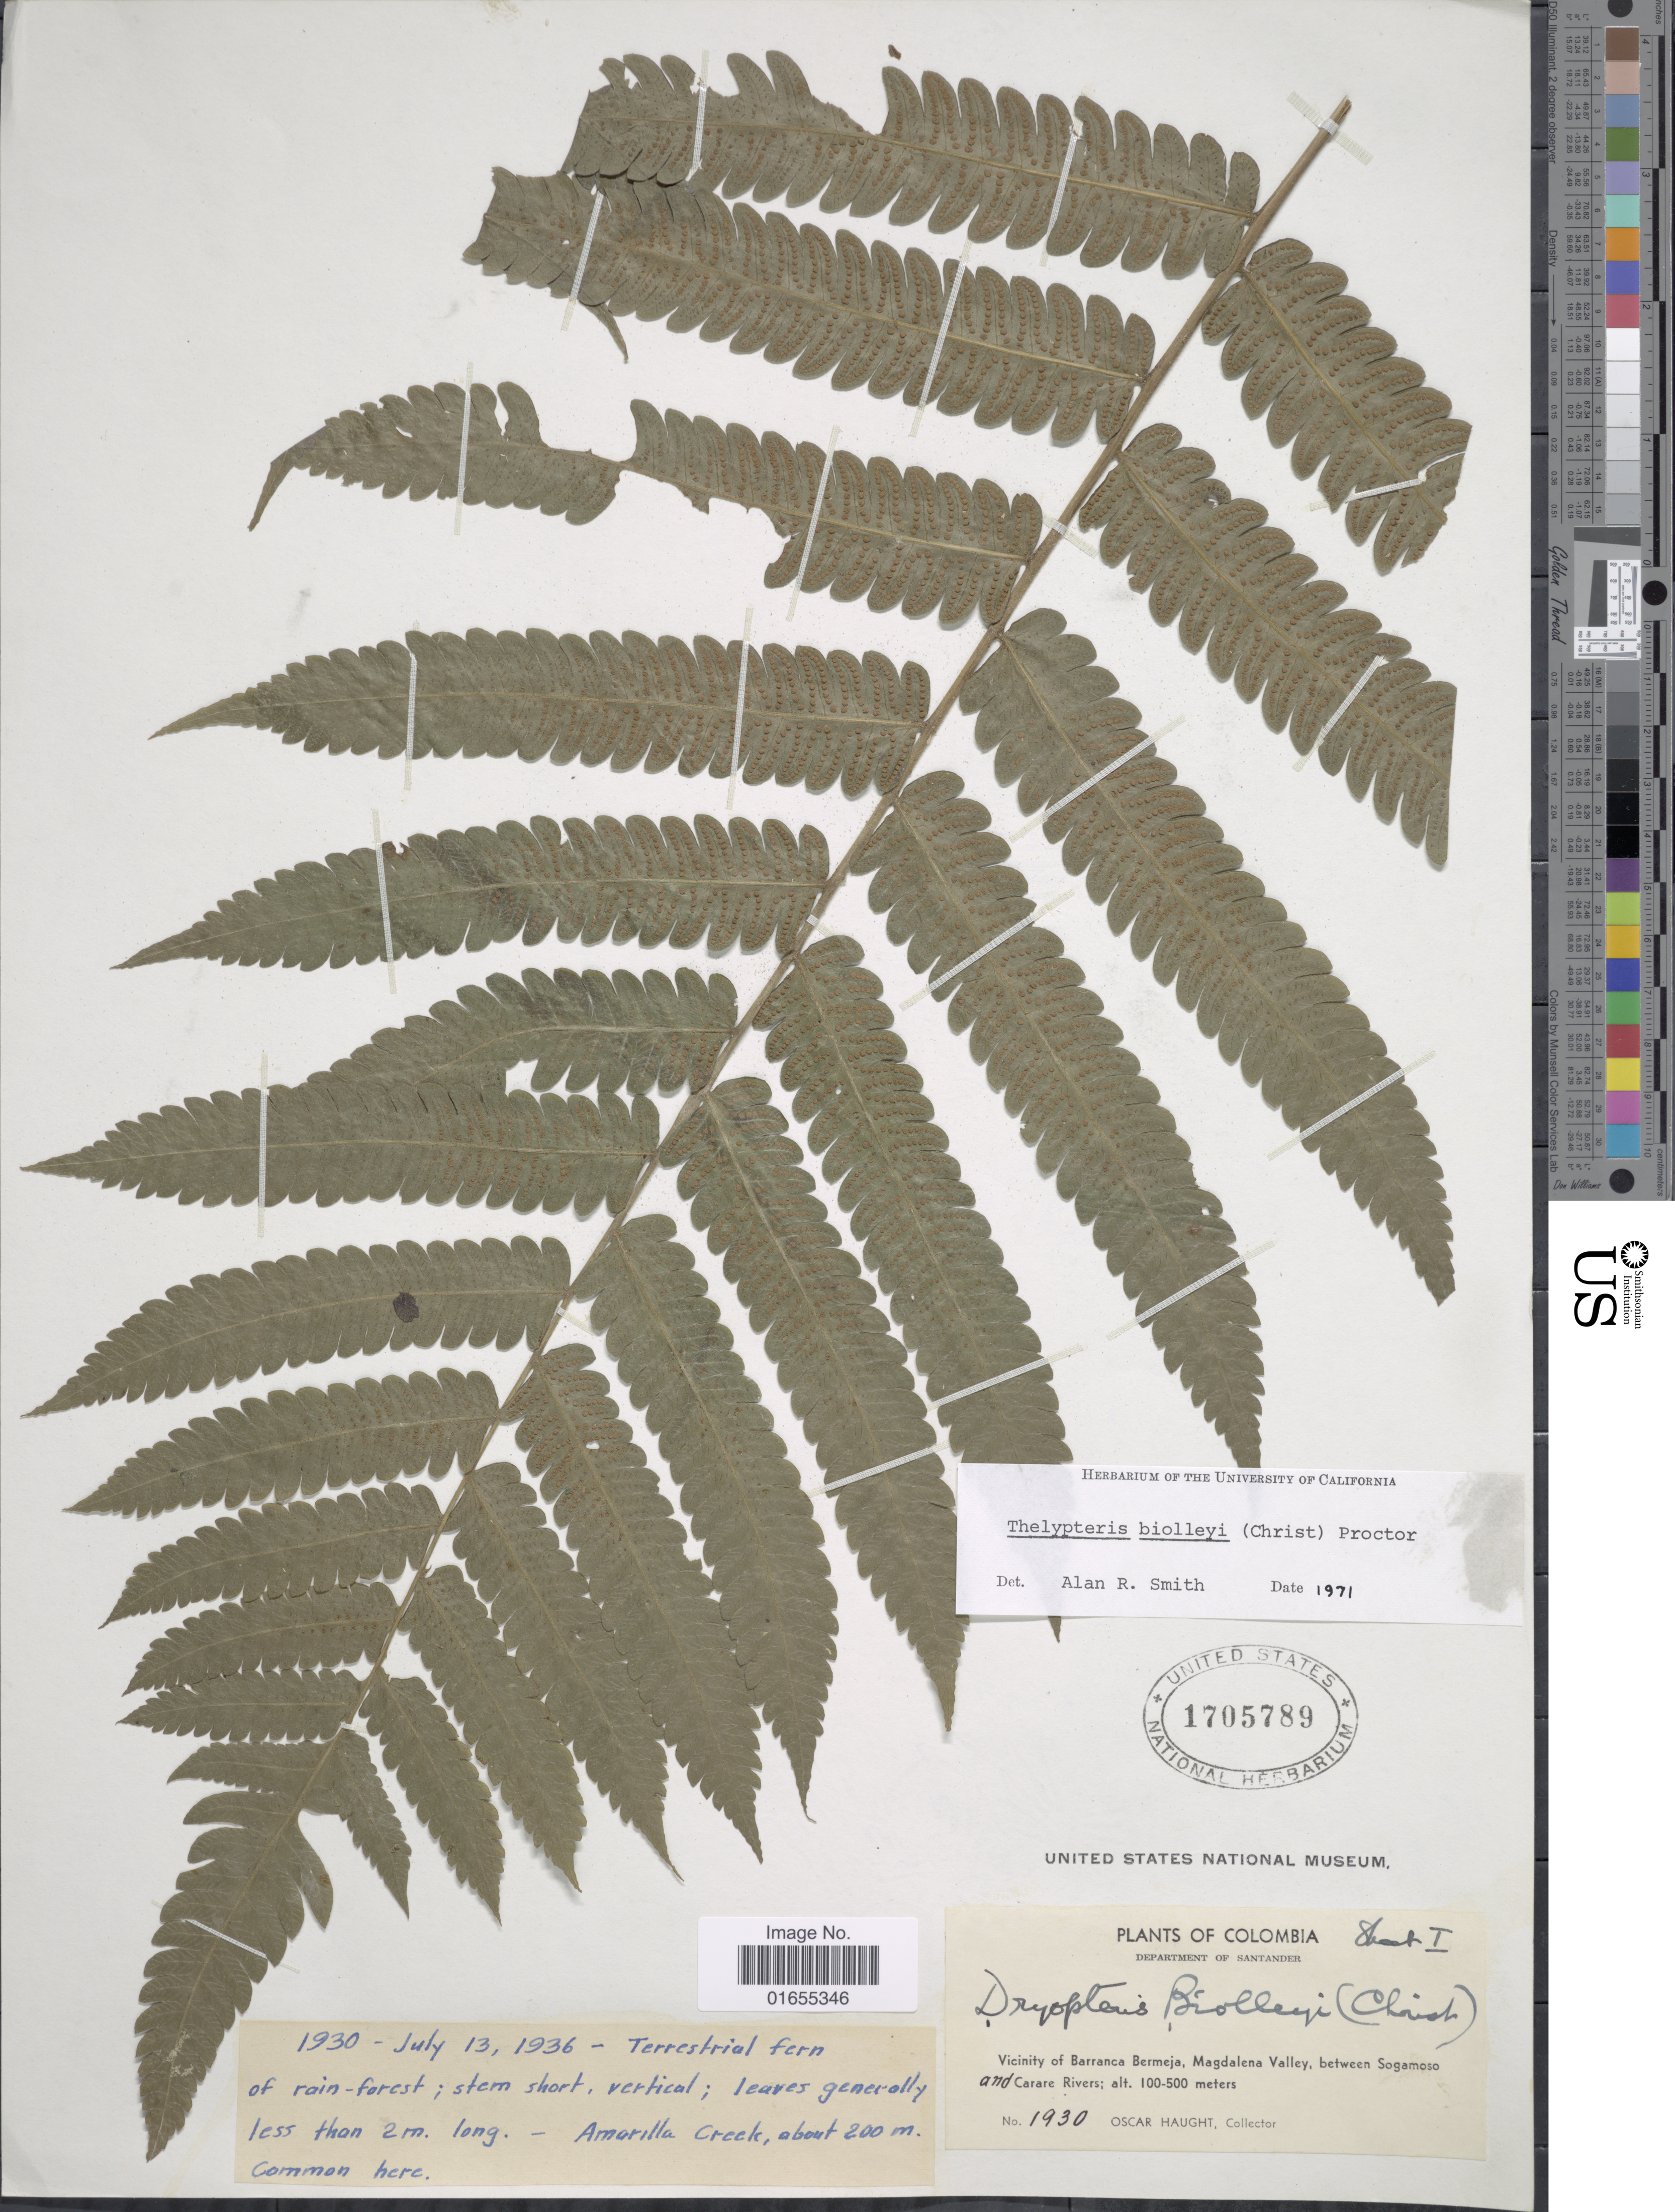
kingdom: Plantae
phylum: Tracheophyta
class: Polypodiopsida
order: Polypodiales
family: Thelypteridaceae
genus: Goniopteris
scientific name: Goniopteris biolleyi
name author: (C. Chr.) Pic. Serm.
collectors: O. L. Haught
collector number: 1930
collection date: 1936-07-13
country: Colombia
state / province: Santander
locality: Vicinity of Barranca Bermeja, Magdalena Valley, between Sogamoso and Carare Rivers, Amarilla Creek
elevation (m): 100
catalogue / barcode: US 1705789